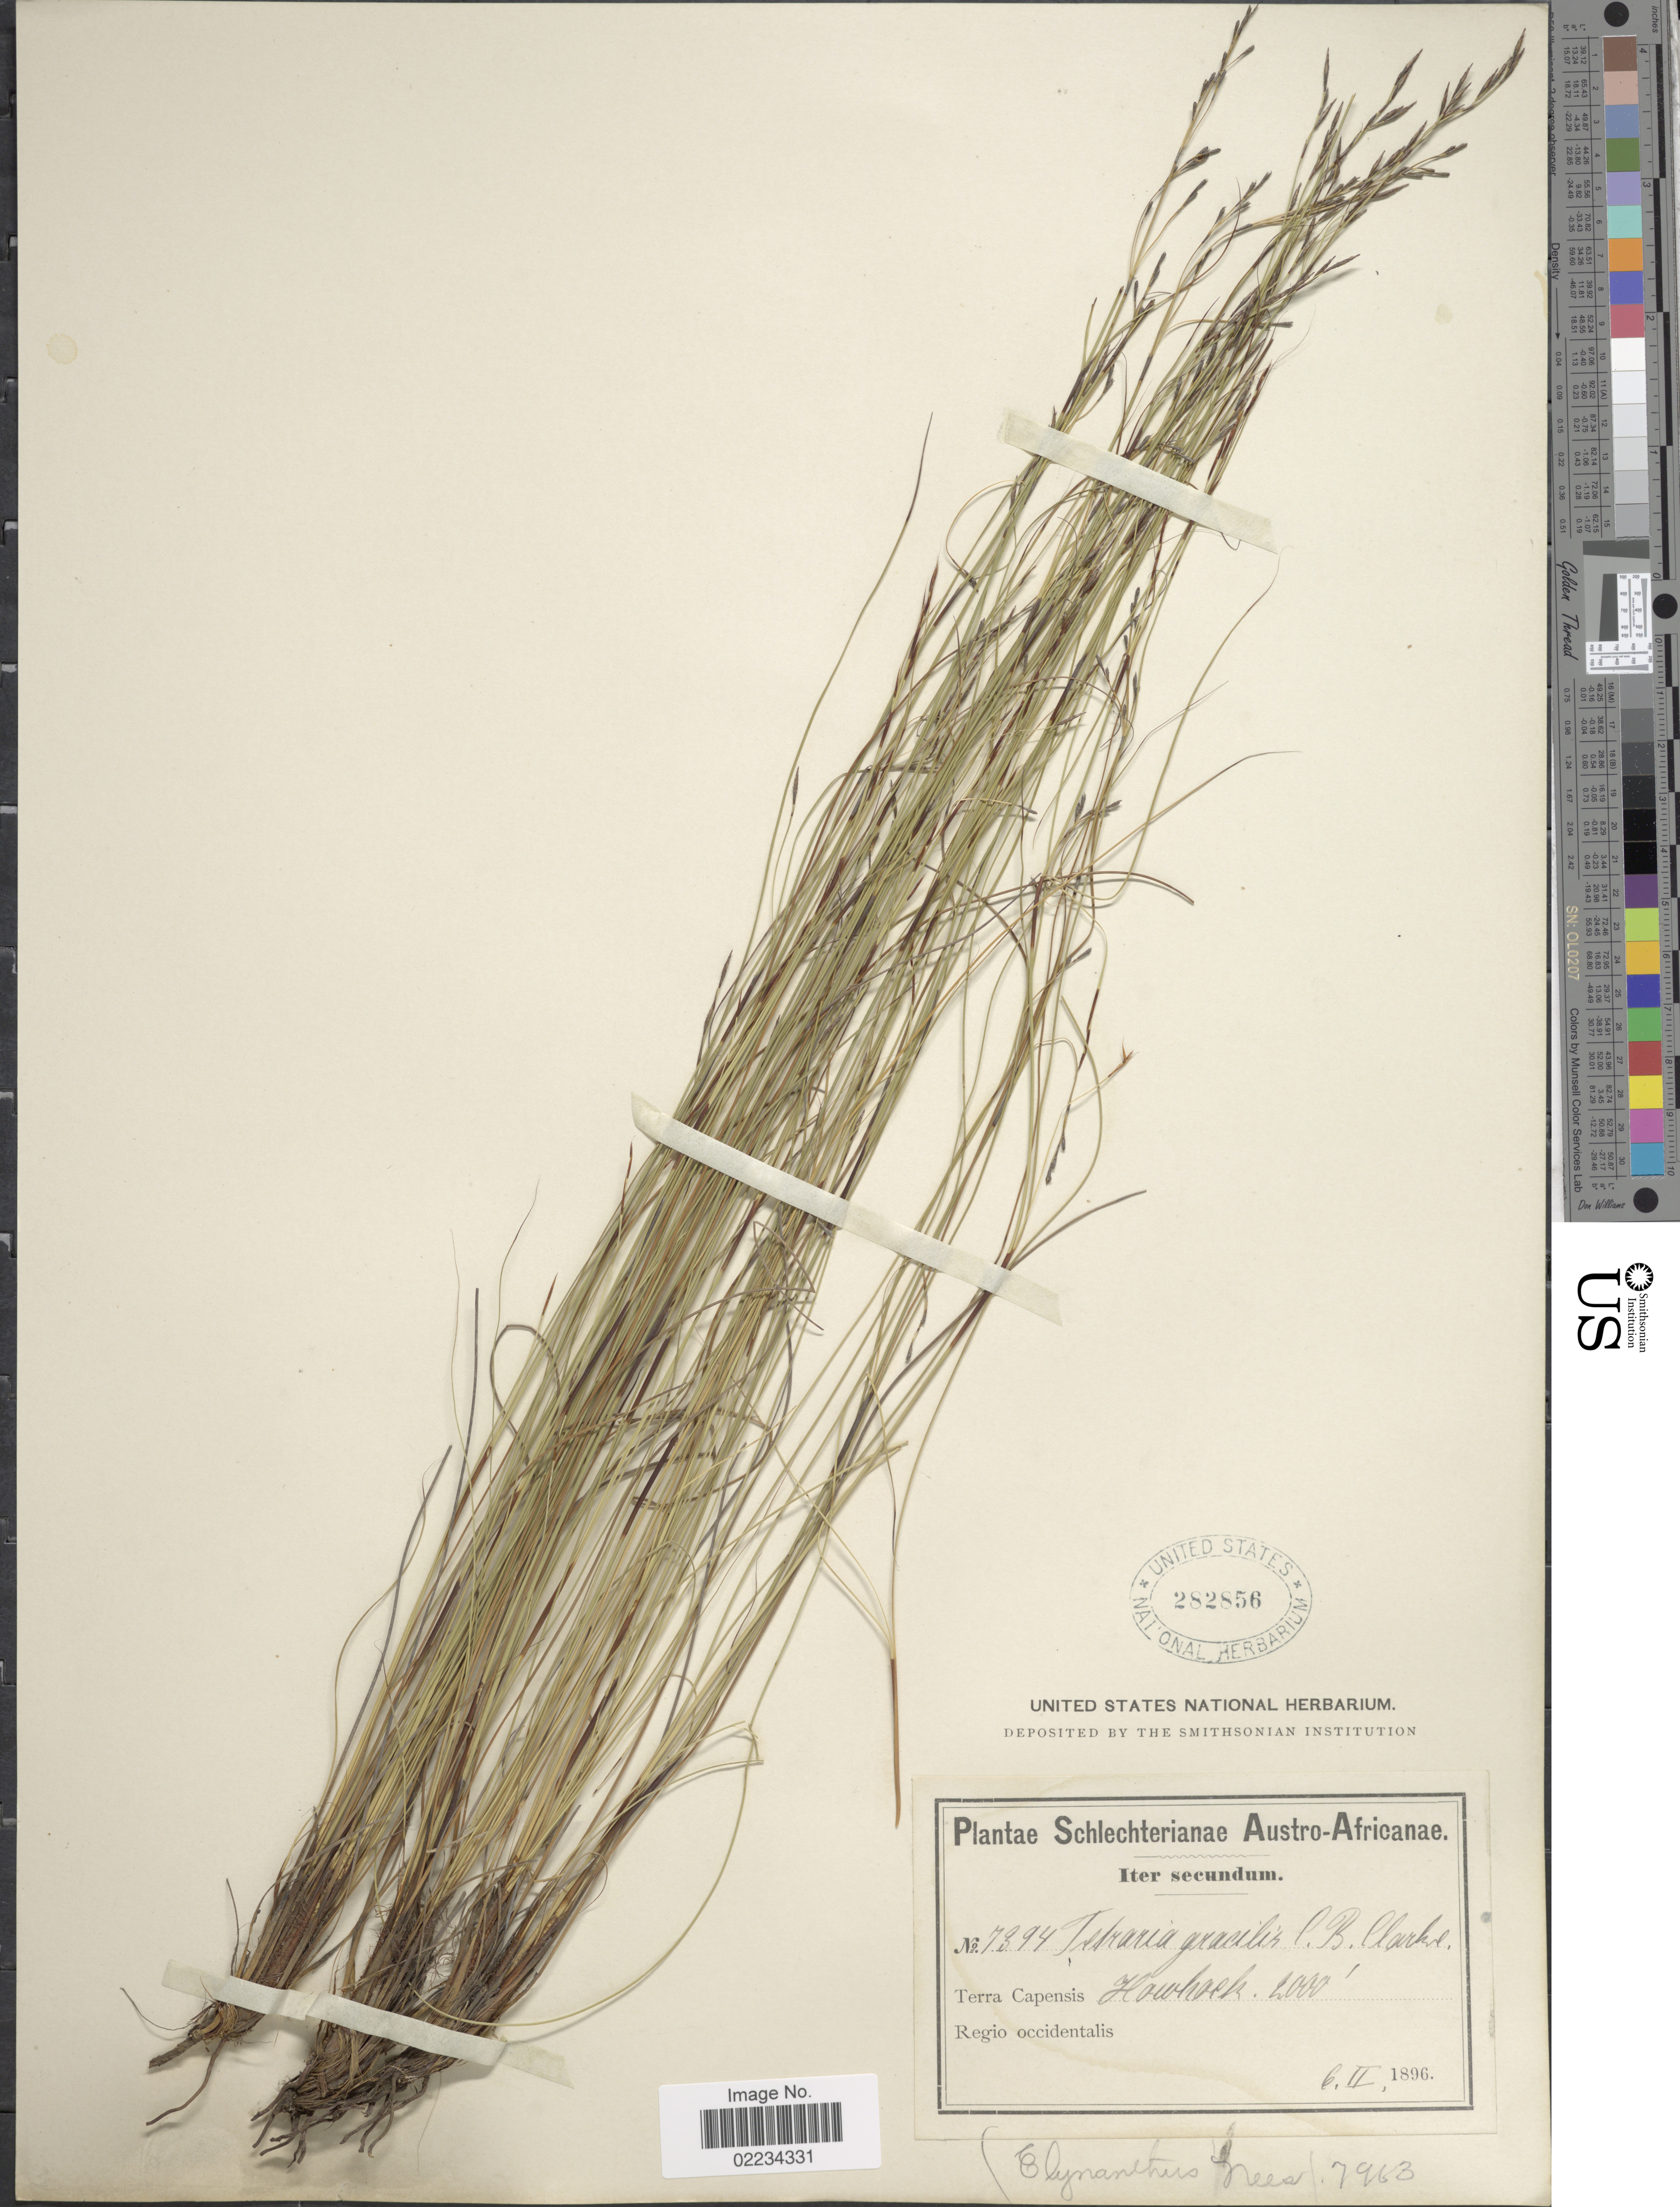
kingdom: Plantae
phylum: Tracheophyta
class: Liliopsida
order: Poales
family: Cyperaceae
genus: Tetraria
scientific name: Tetraria fasciata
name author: (Rottb.) C.B. Clarke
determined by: Strong, Mark T., (BOT), Smithsonian Institution - National Museum of Natural History (UNITED STATES)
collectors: Schlechter, --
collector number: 7394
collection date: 1896-02-06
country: South Africa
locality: Austro-Africanae, Iter secundum, Terra Capensis, How Hoek, Regio occidentalis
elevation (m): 610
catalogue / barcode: US 282856